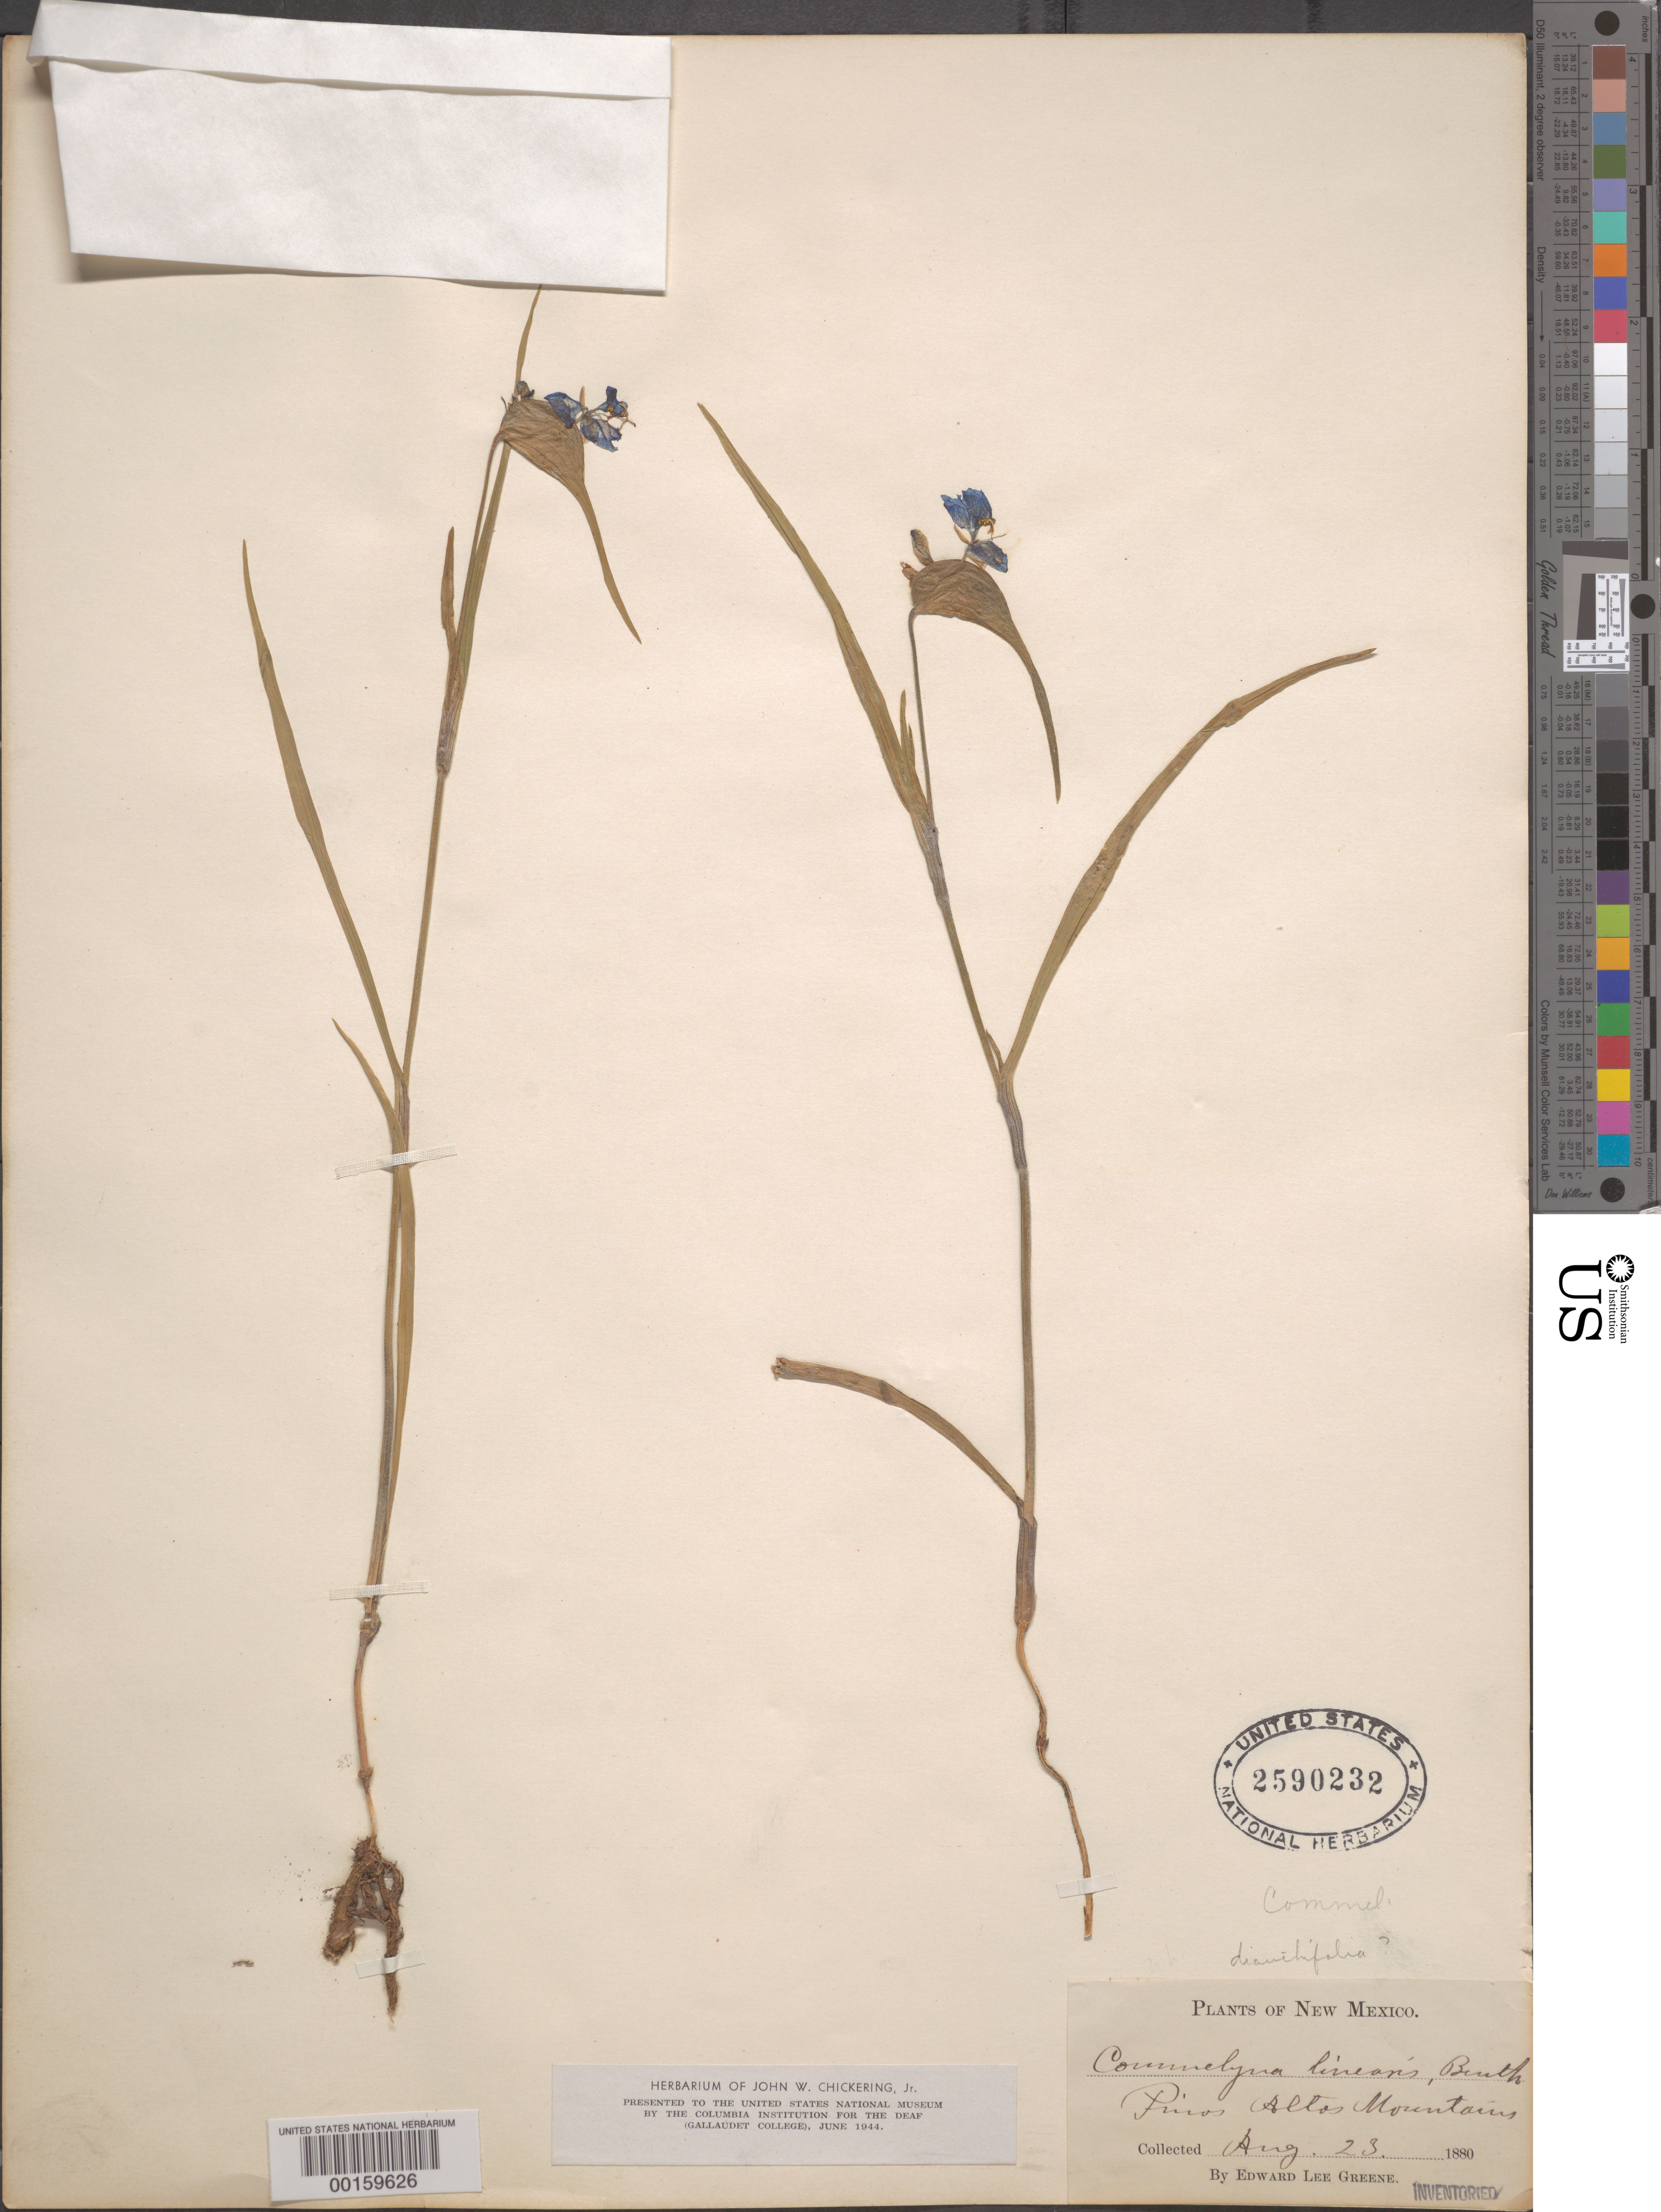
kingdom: Plantae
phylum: Tracheophyta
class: Liliopsida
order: Commelinales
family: Commelinaceae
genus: Commelina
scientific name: Commelina dianthifolia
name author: Redouté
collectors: E. L. Greene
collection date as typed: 23 Aug 1880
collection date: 1880-08-23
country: United States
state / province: New Mexico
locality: Pinos altos mts.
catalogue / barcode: US 2590232